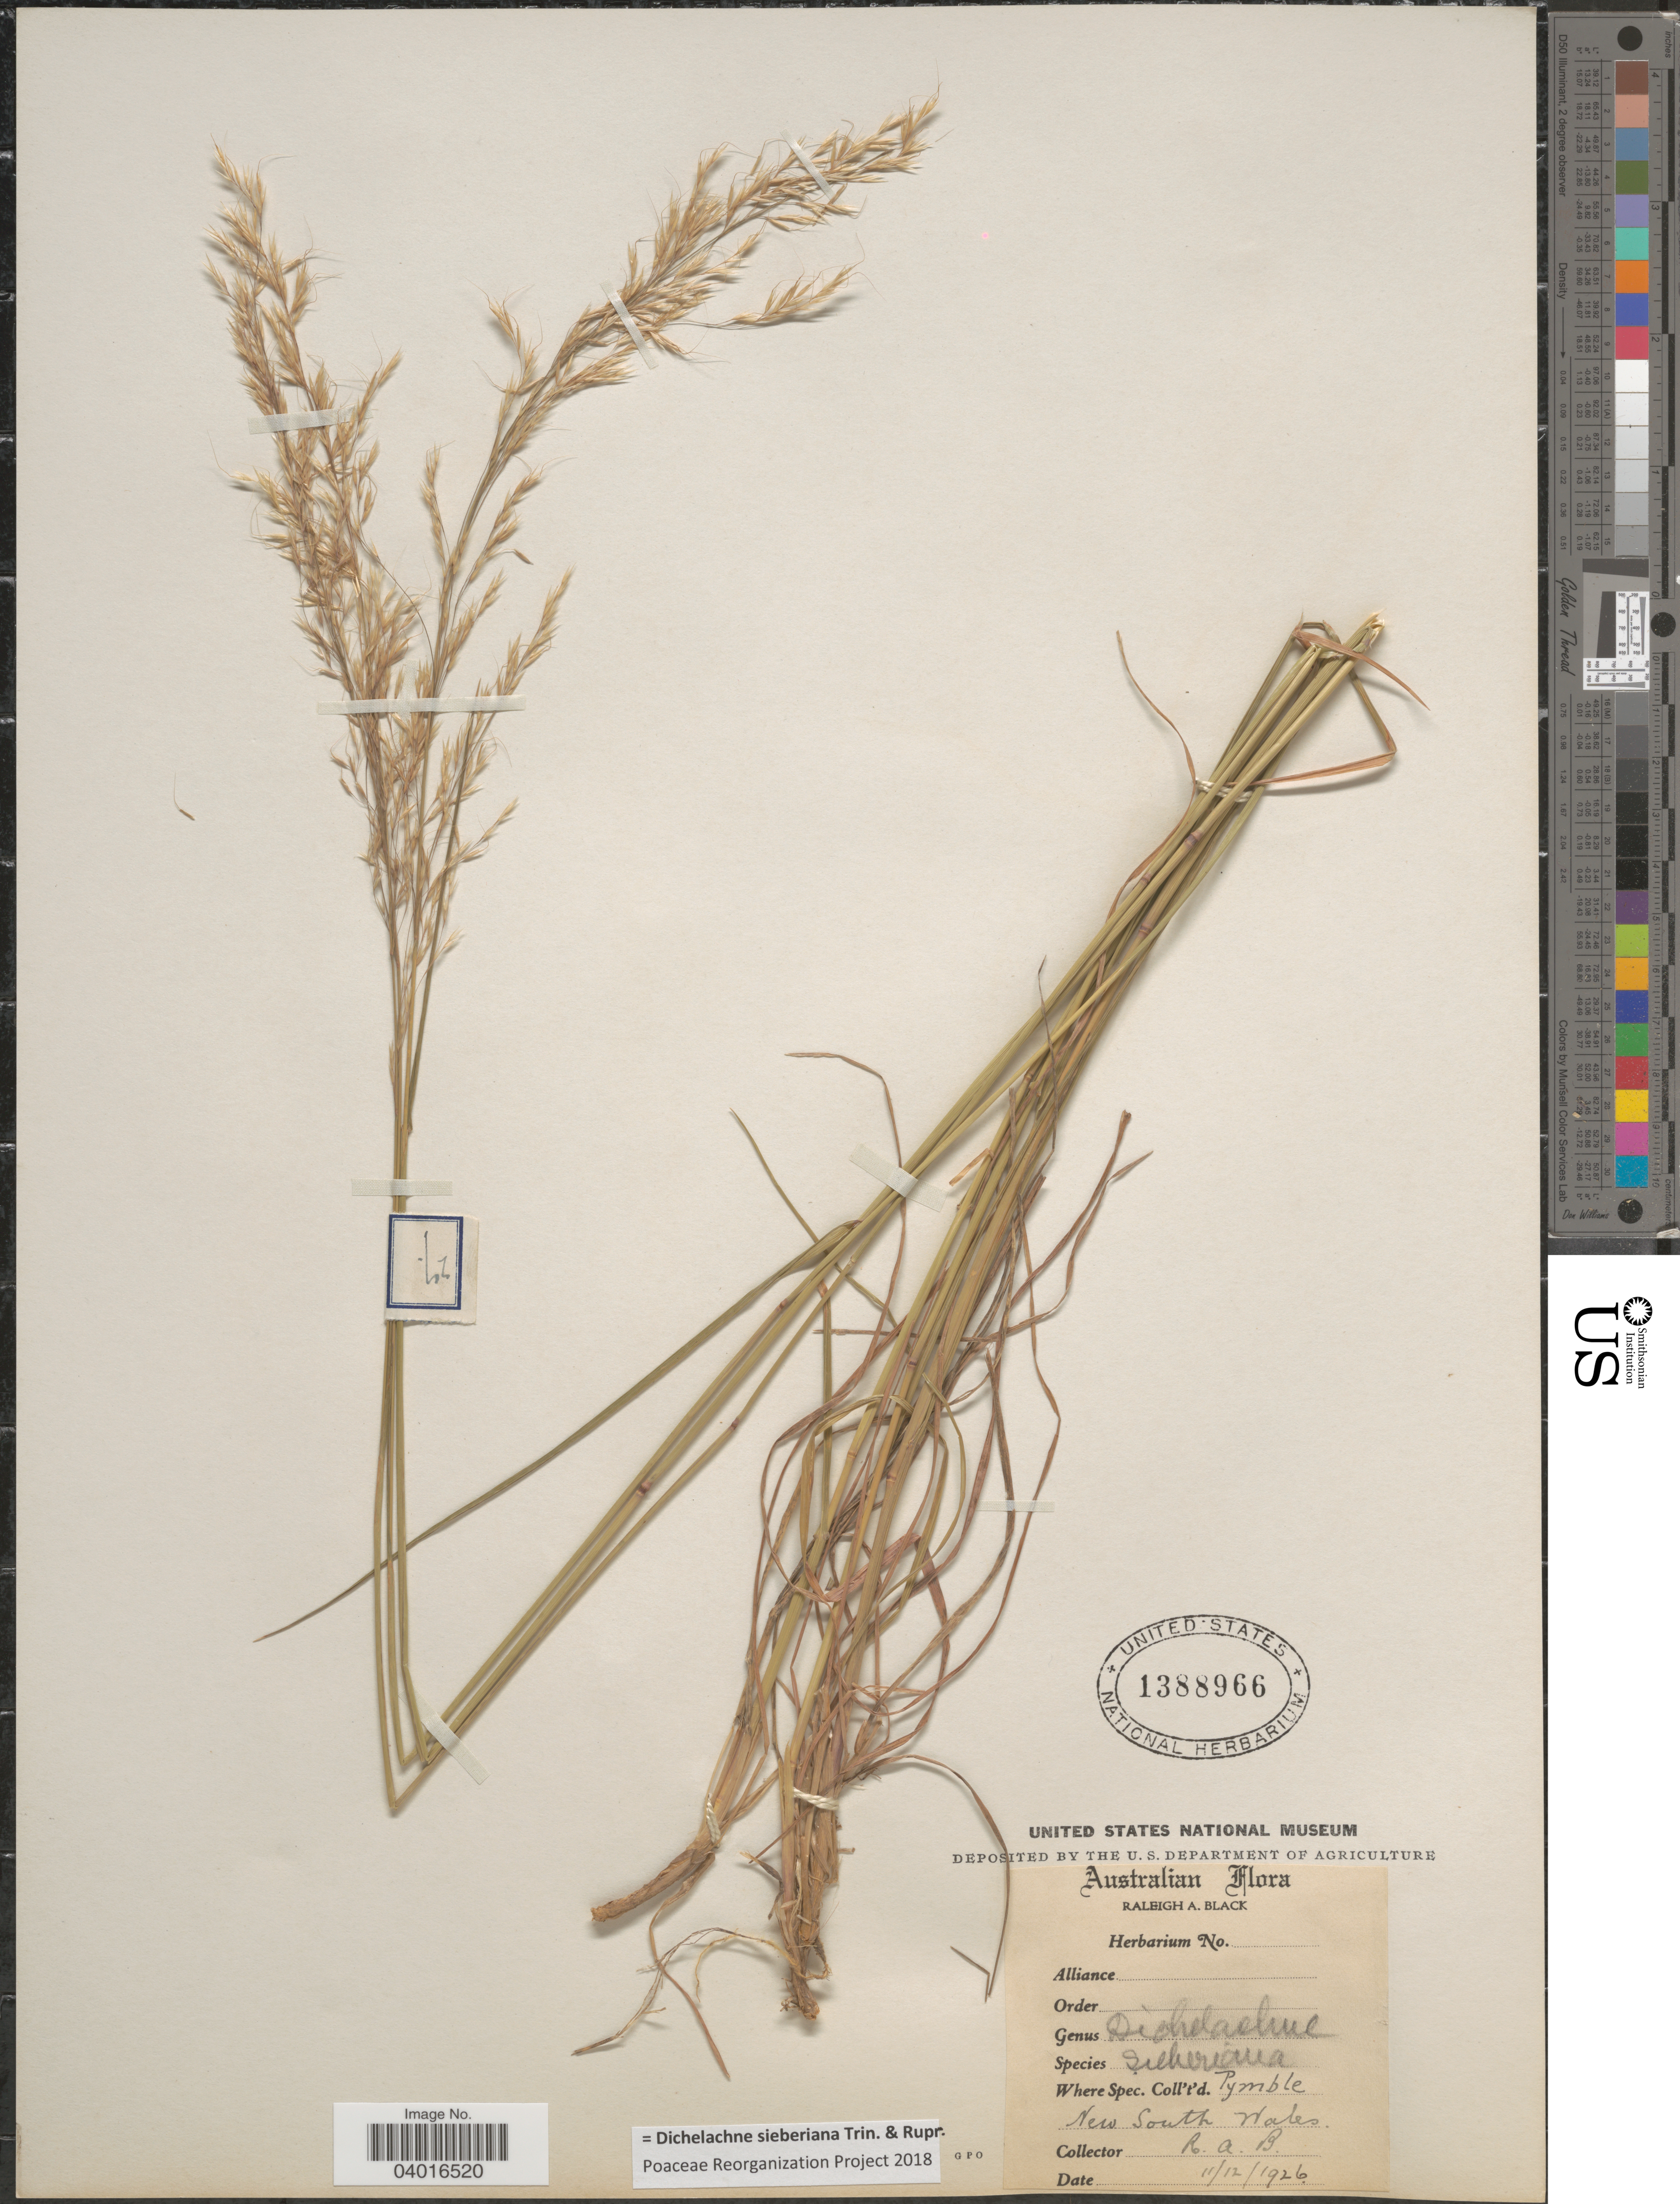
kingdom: Plantae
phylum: Tracheophyta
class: Liliopsida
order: Poales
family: Poaceae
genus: Dichelachne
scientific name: Dichelachne sieberiana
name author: Trin. & Rupr.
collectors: R. A. Black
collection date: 1926-12-11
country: Australia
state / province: New South Wales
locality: Pymble.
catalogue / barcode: US 1388966